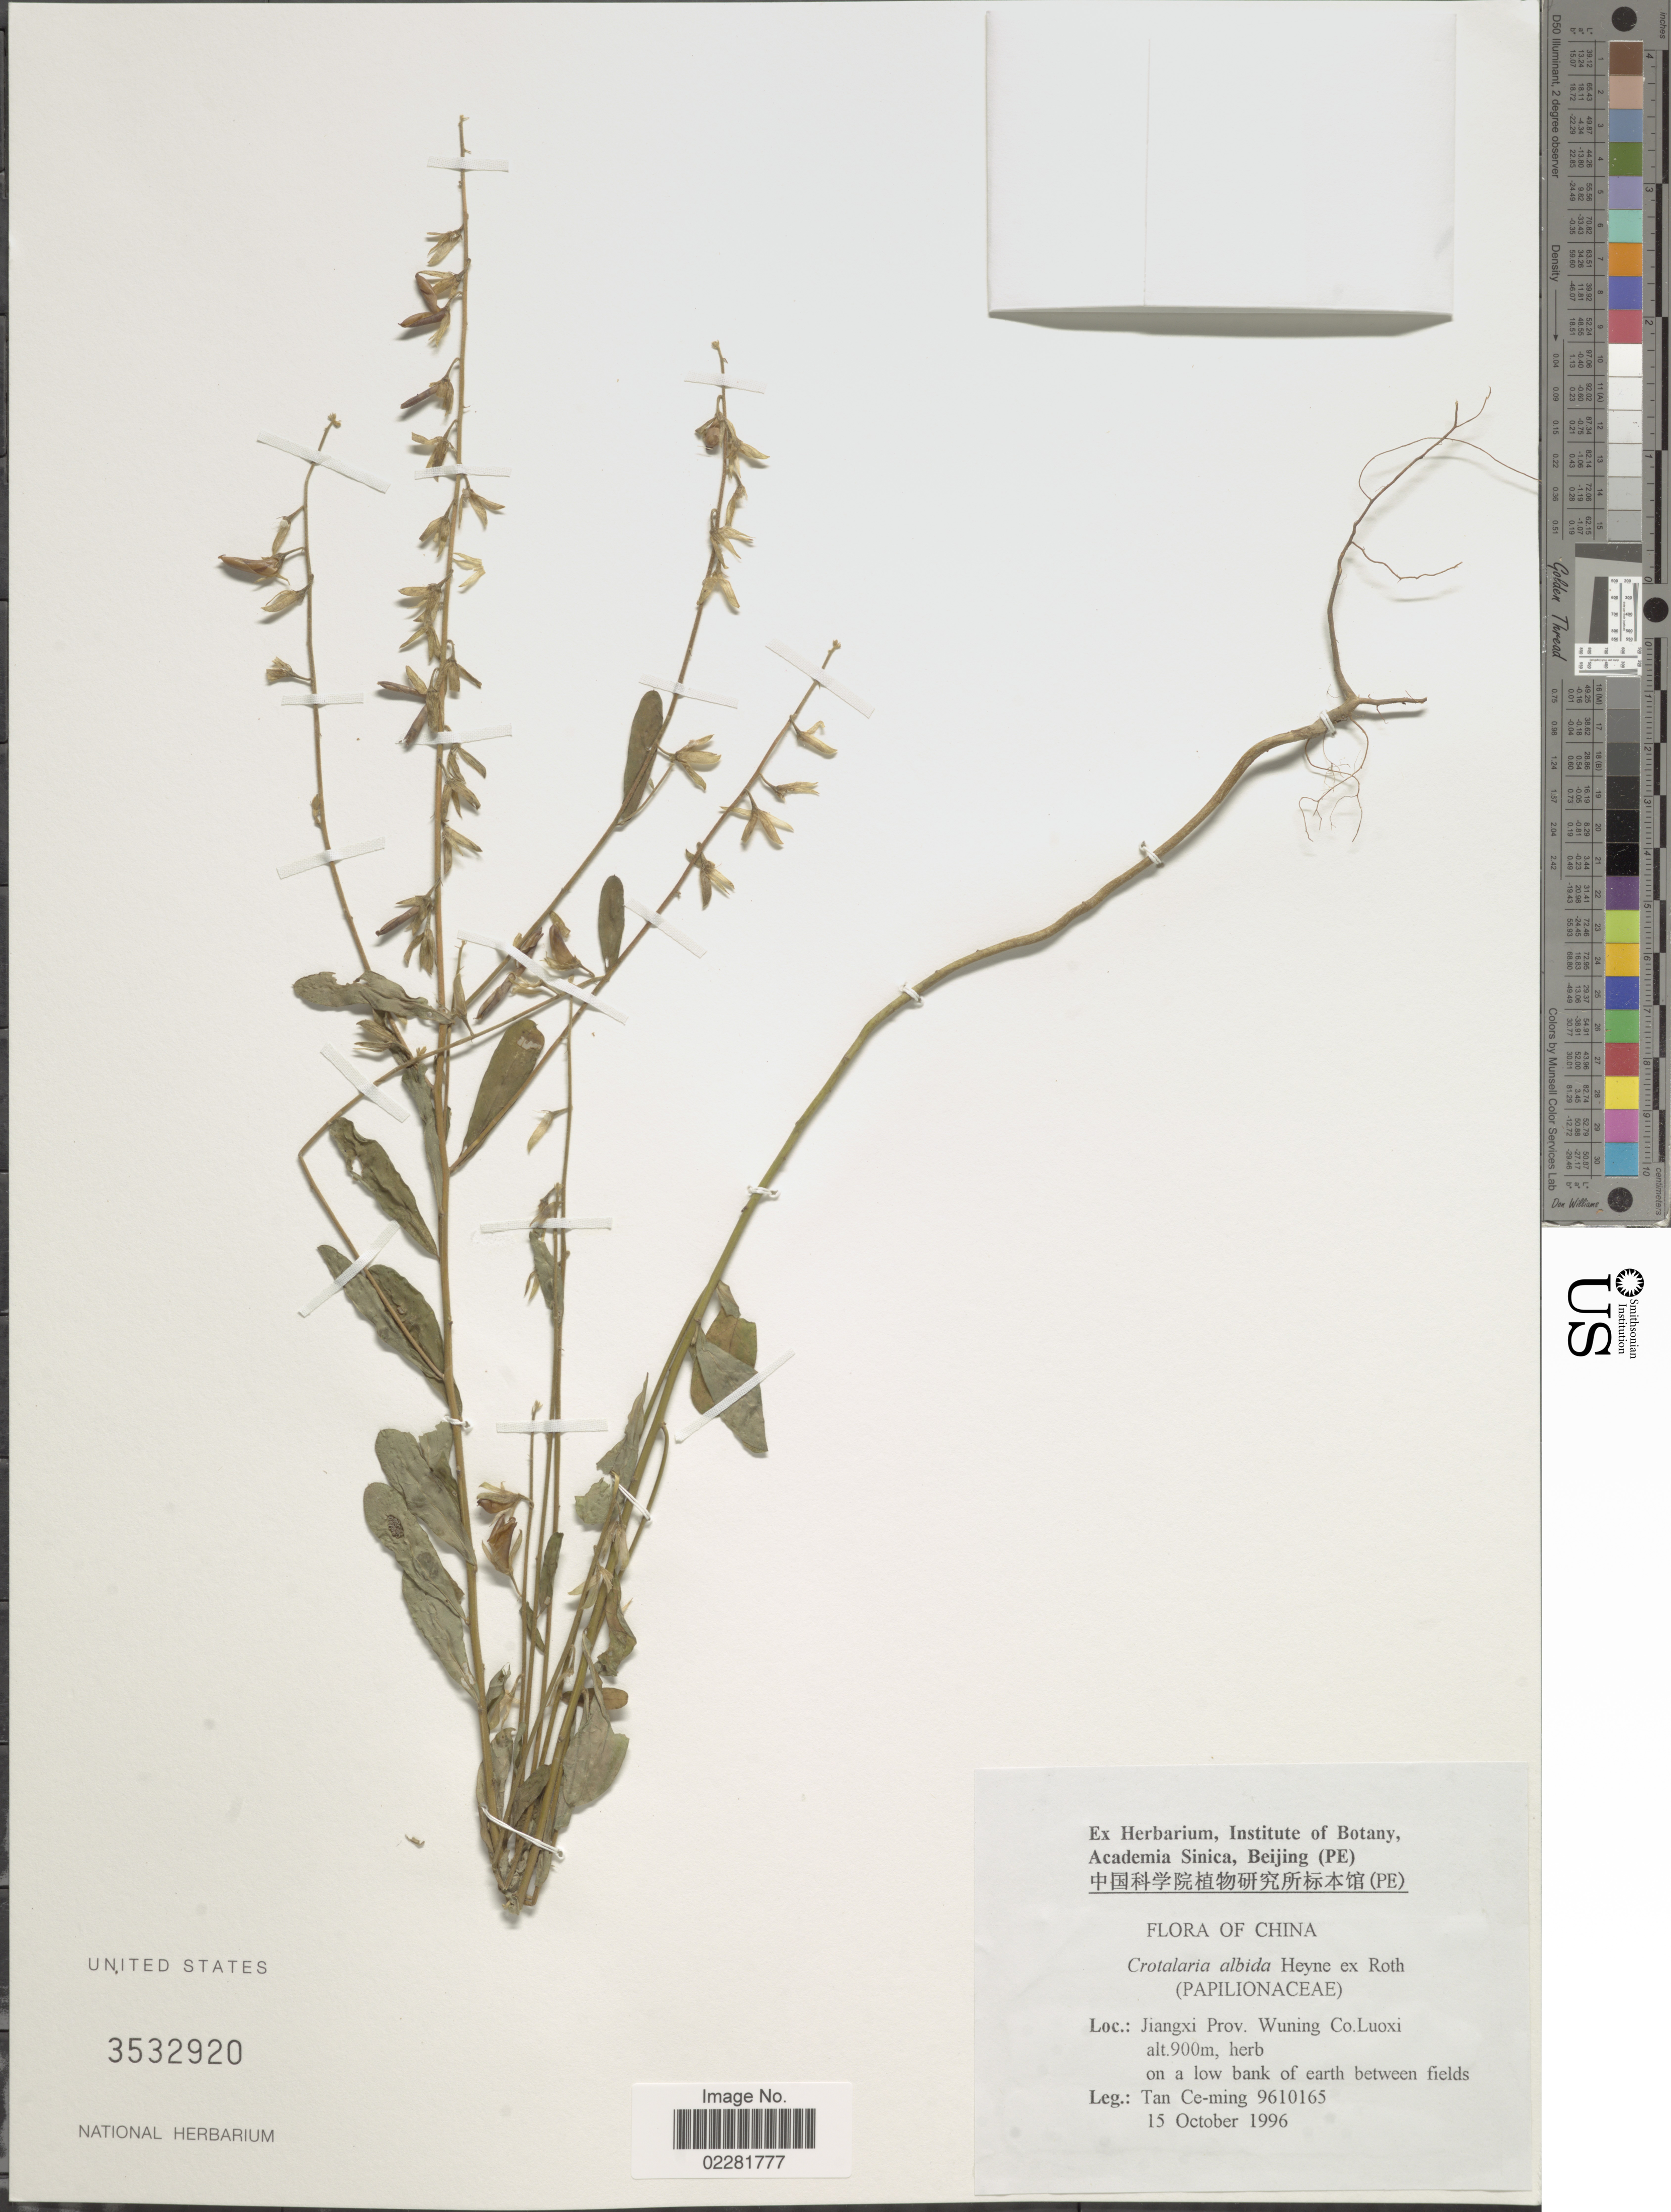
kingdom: Plantae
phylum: Tracheophyta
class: Magnoliopsida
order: Fabales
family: Fabaceae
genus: Crotalaria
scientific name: Crotalaria albida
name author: B. Heyne ex Roth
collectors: T. Ce-ming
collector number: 9610165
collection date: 1996-10-15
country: China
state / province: Jiangxi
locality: Wuning Co., Luoxi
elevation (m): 900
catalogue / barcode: US 3532920